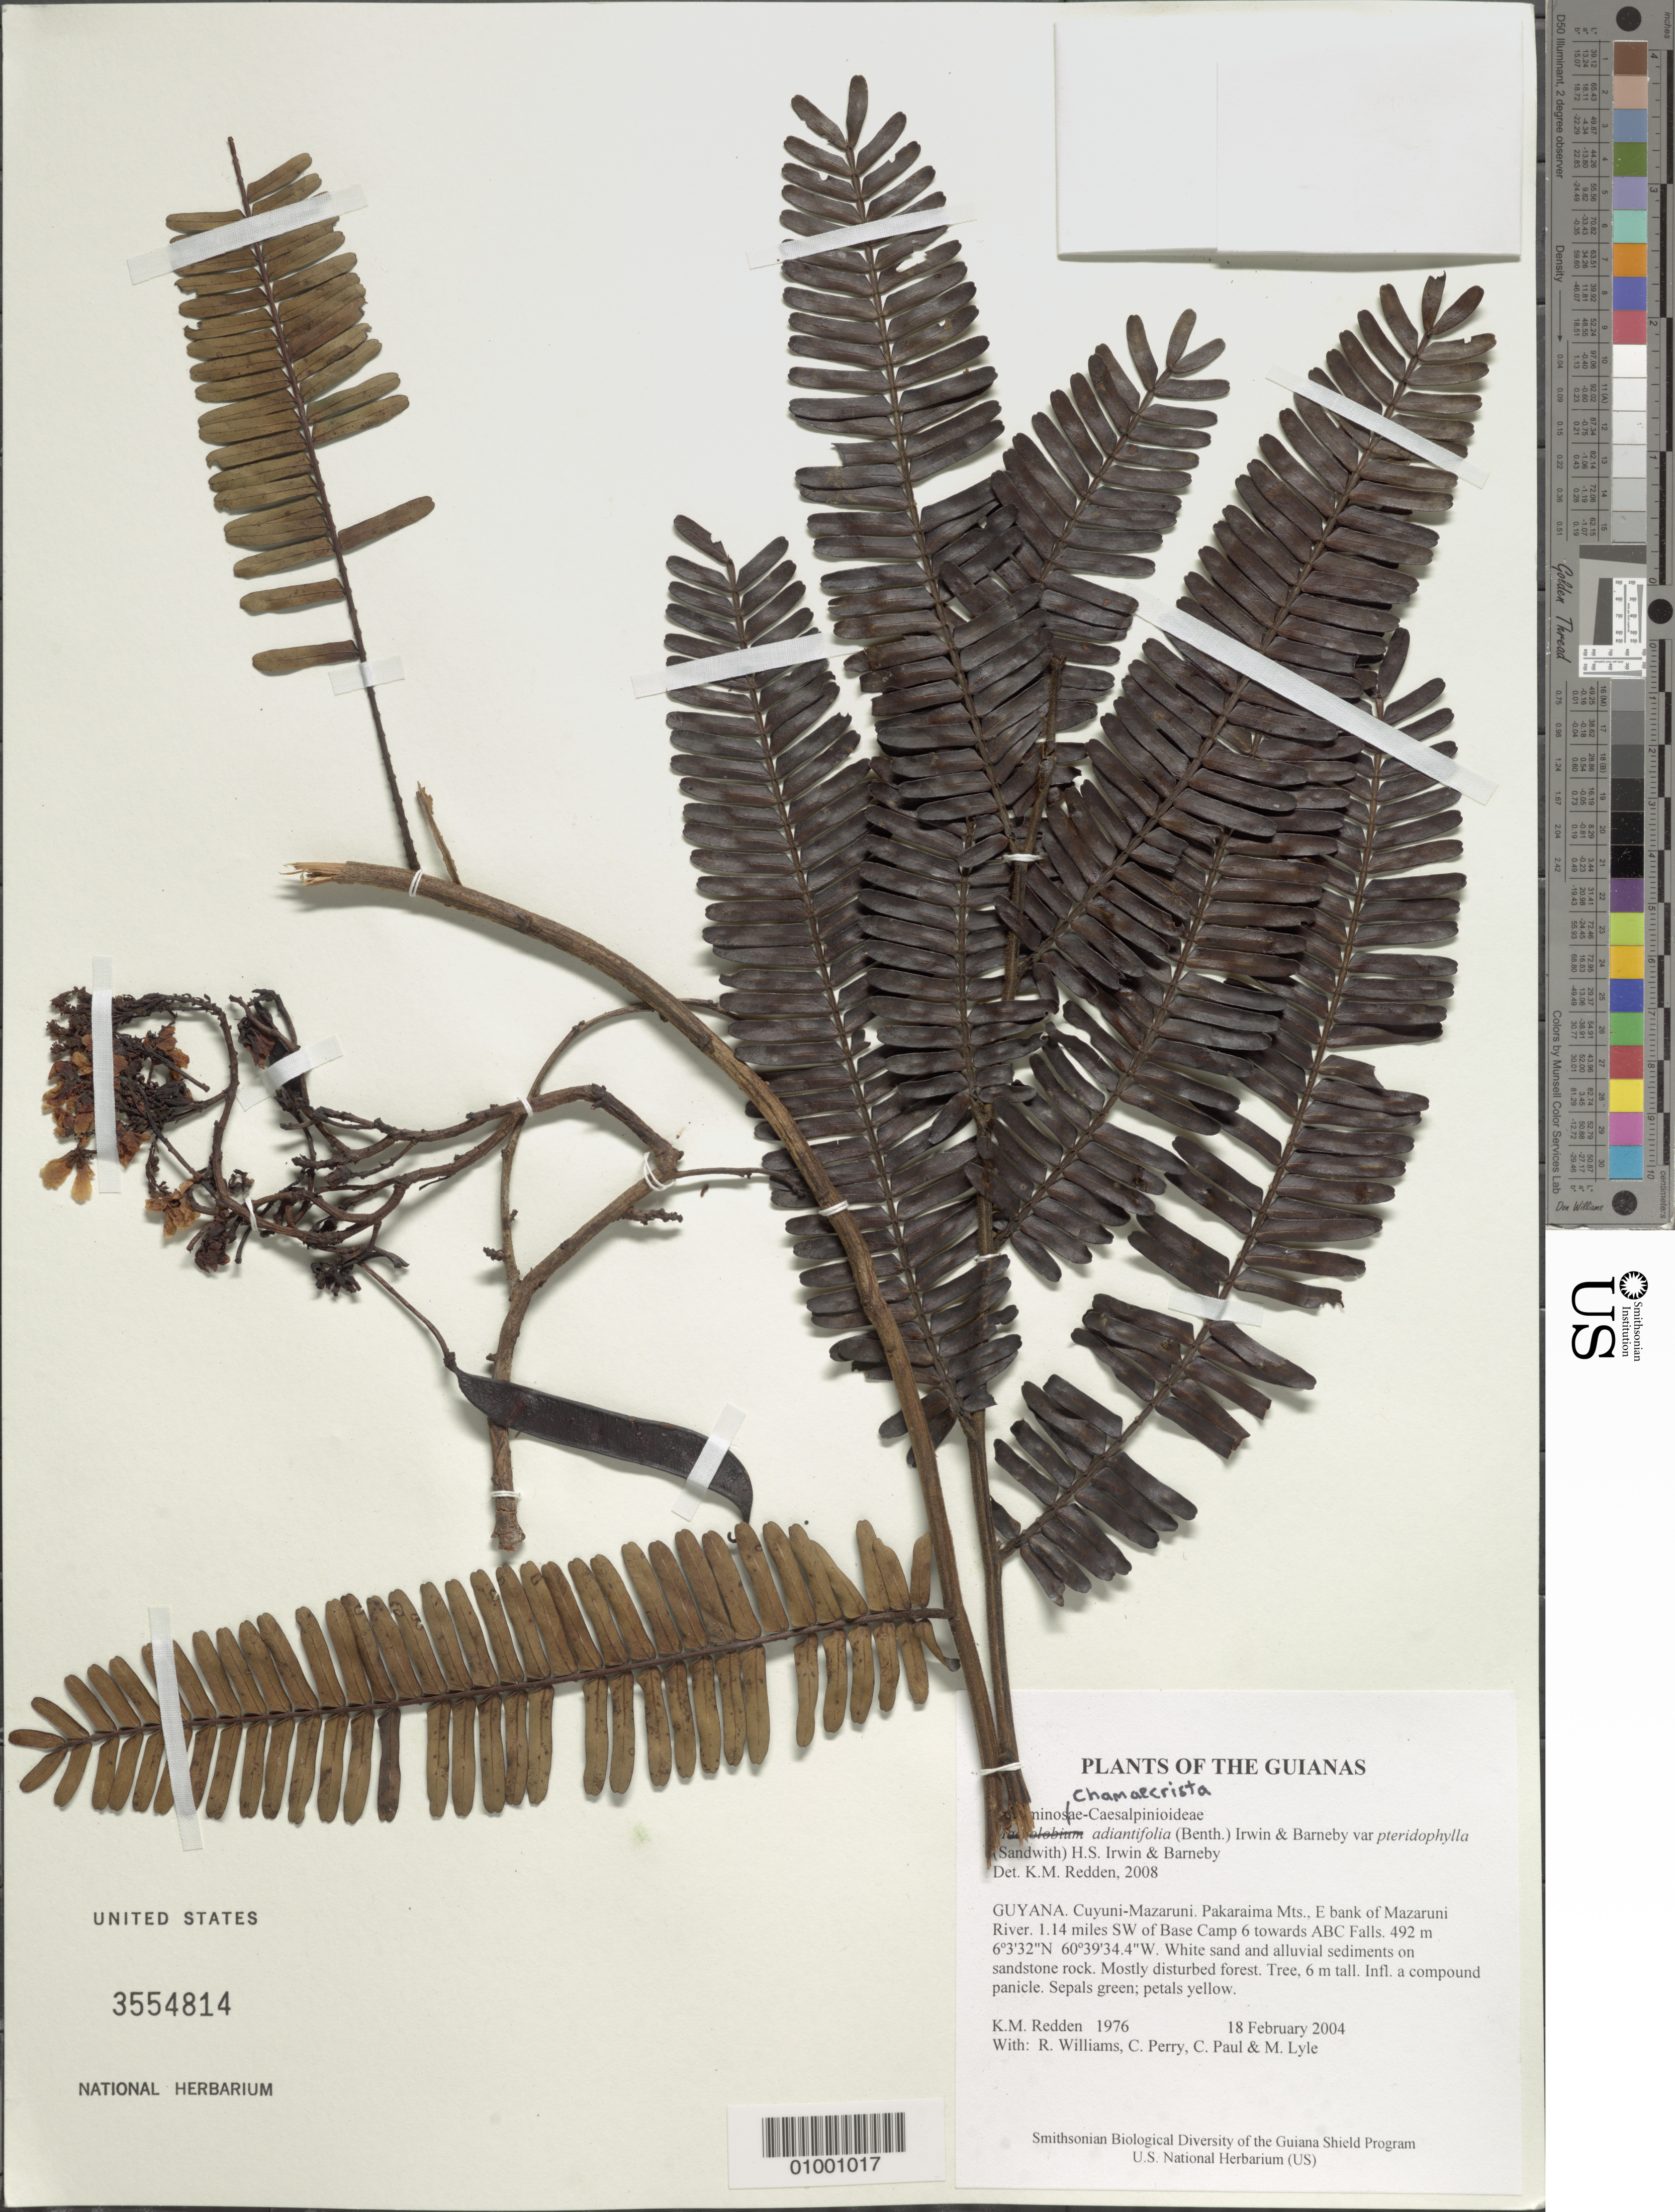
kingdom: Plantae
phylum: Tracheophyta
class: Magnoliopsida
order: Fabales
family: Fabaceae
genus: Chamaecrista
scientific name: Chamaecrista adiantifolia var. pteridophylla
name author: (Sandwith) H.S. Irwin & Barneby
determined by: Redden, K. M.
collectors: K. M. Redden, R. Williams, C. Perry, C. Paul & M. Lyle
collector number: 1976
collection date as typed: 18 February 2004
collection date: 2004-02-18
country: Guyana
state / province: Cuyuni-Mazaruni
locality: Pakaraima Mts., E bank of Mazaruni River. 1.14 miles SW of Base Camp 6 towards ABC Falls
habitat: White sand and alluvial sediments on sandstone rock. Mostly disturbed forest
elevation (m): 492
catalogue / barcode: US 3554814